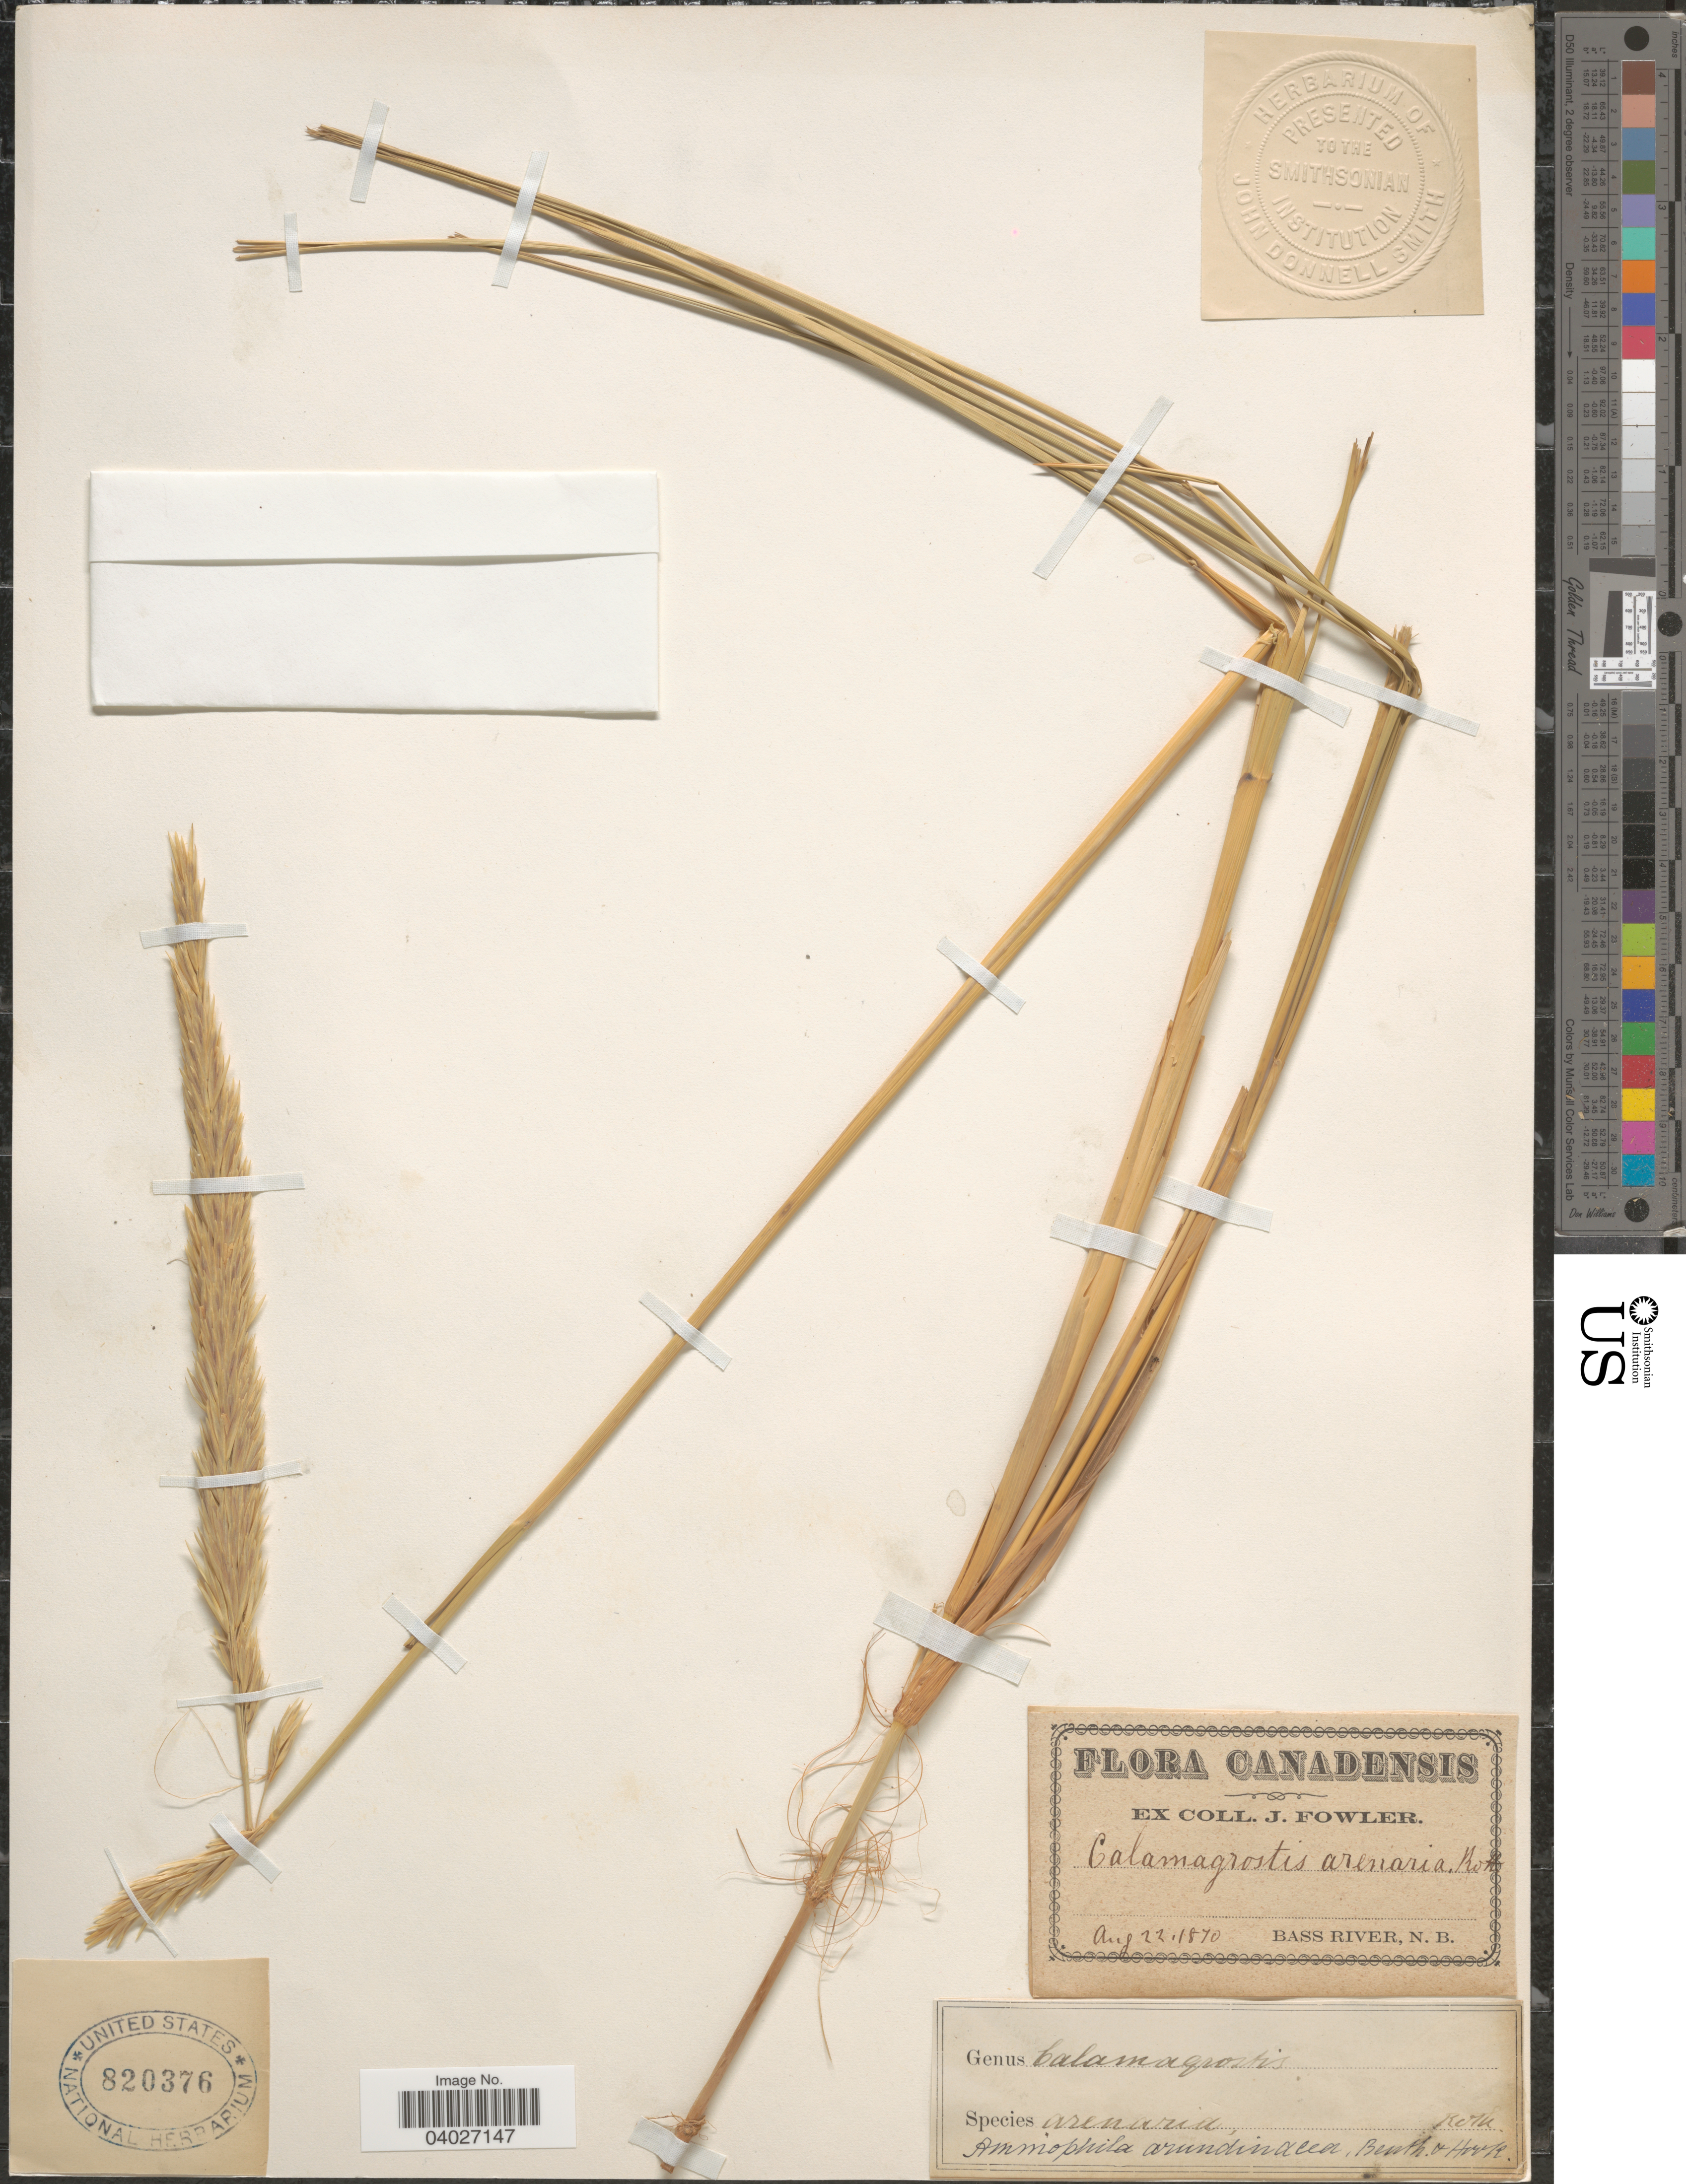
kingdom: Plantae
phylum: Tracheophyta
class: Liliopsida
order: Poales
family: Poaceae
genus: Calamagrostis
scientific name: Calamagrostis arenaria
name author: (L.) Roth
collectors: J. Fowler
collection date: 1870-08-22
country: Canada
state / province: New Brunswick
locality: Bass River.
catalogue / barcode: US 820376